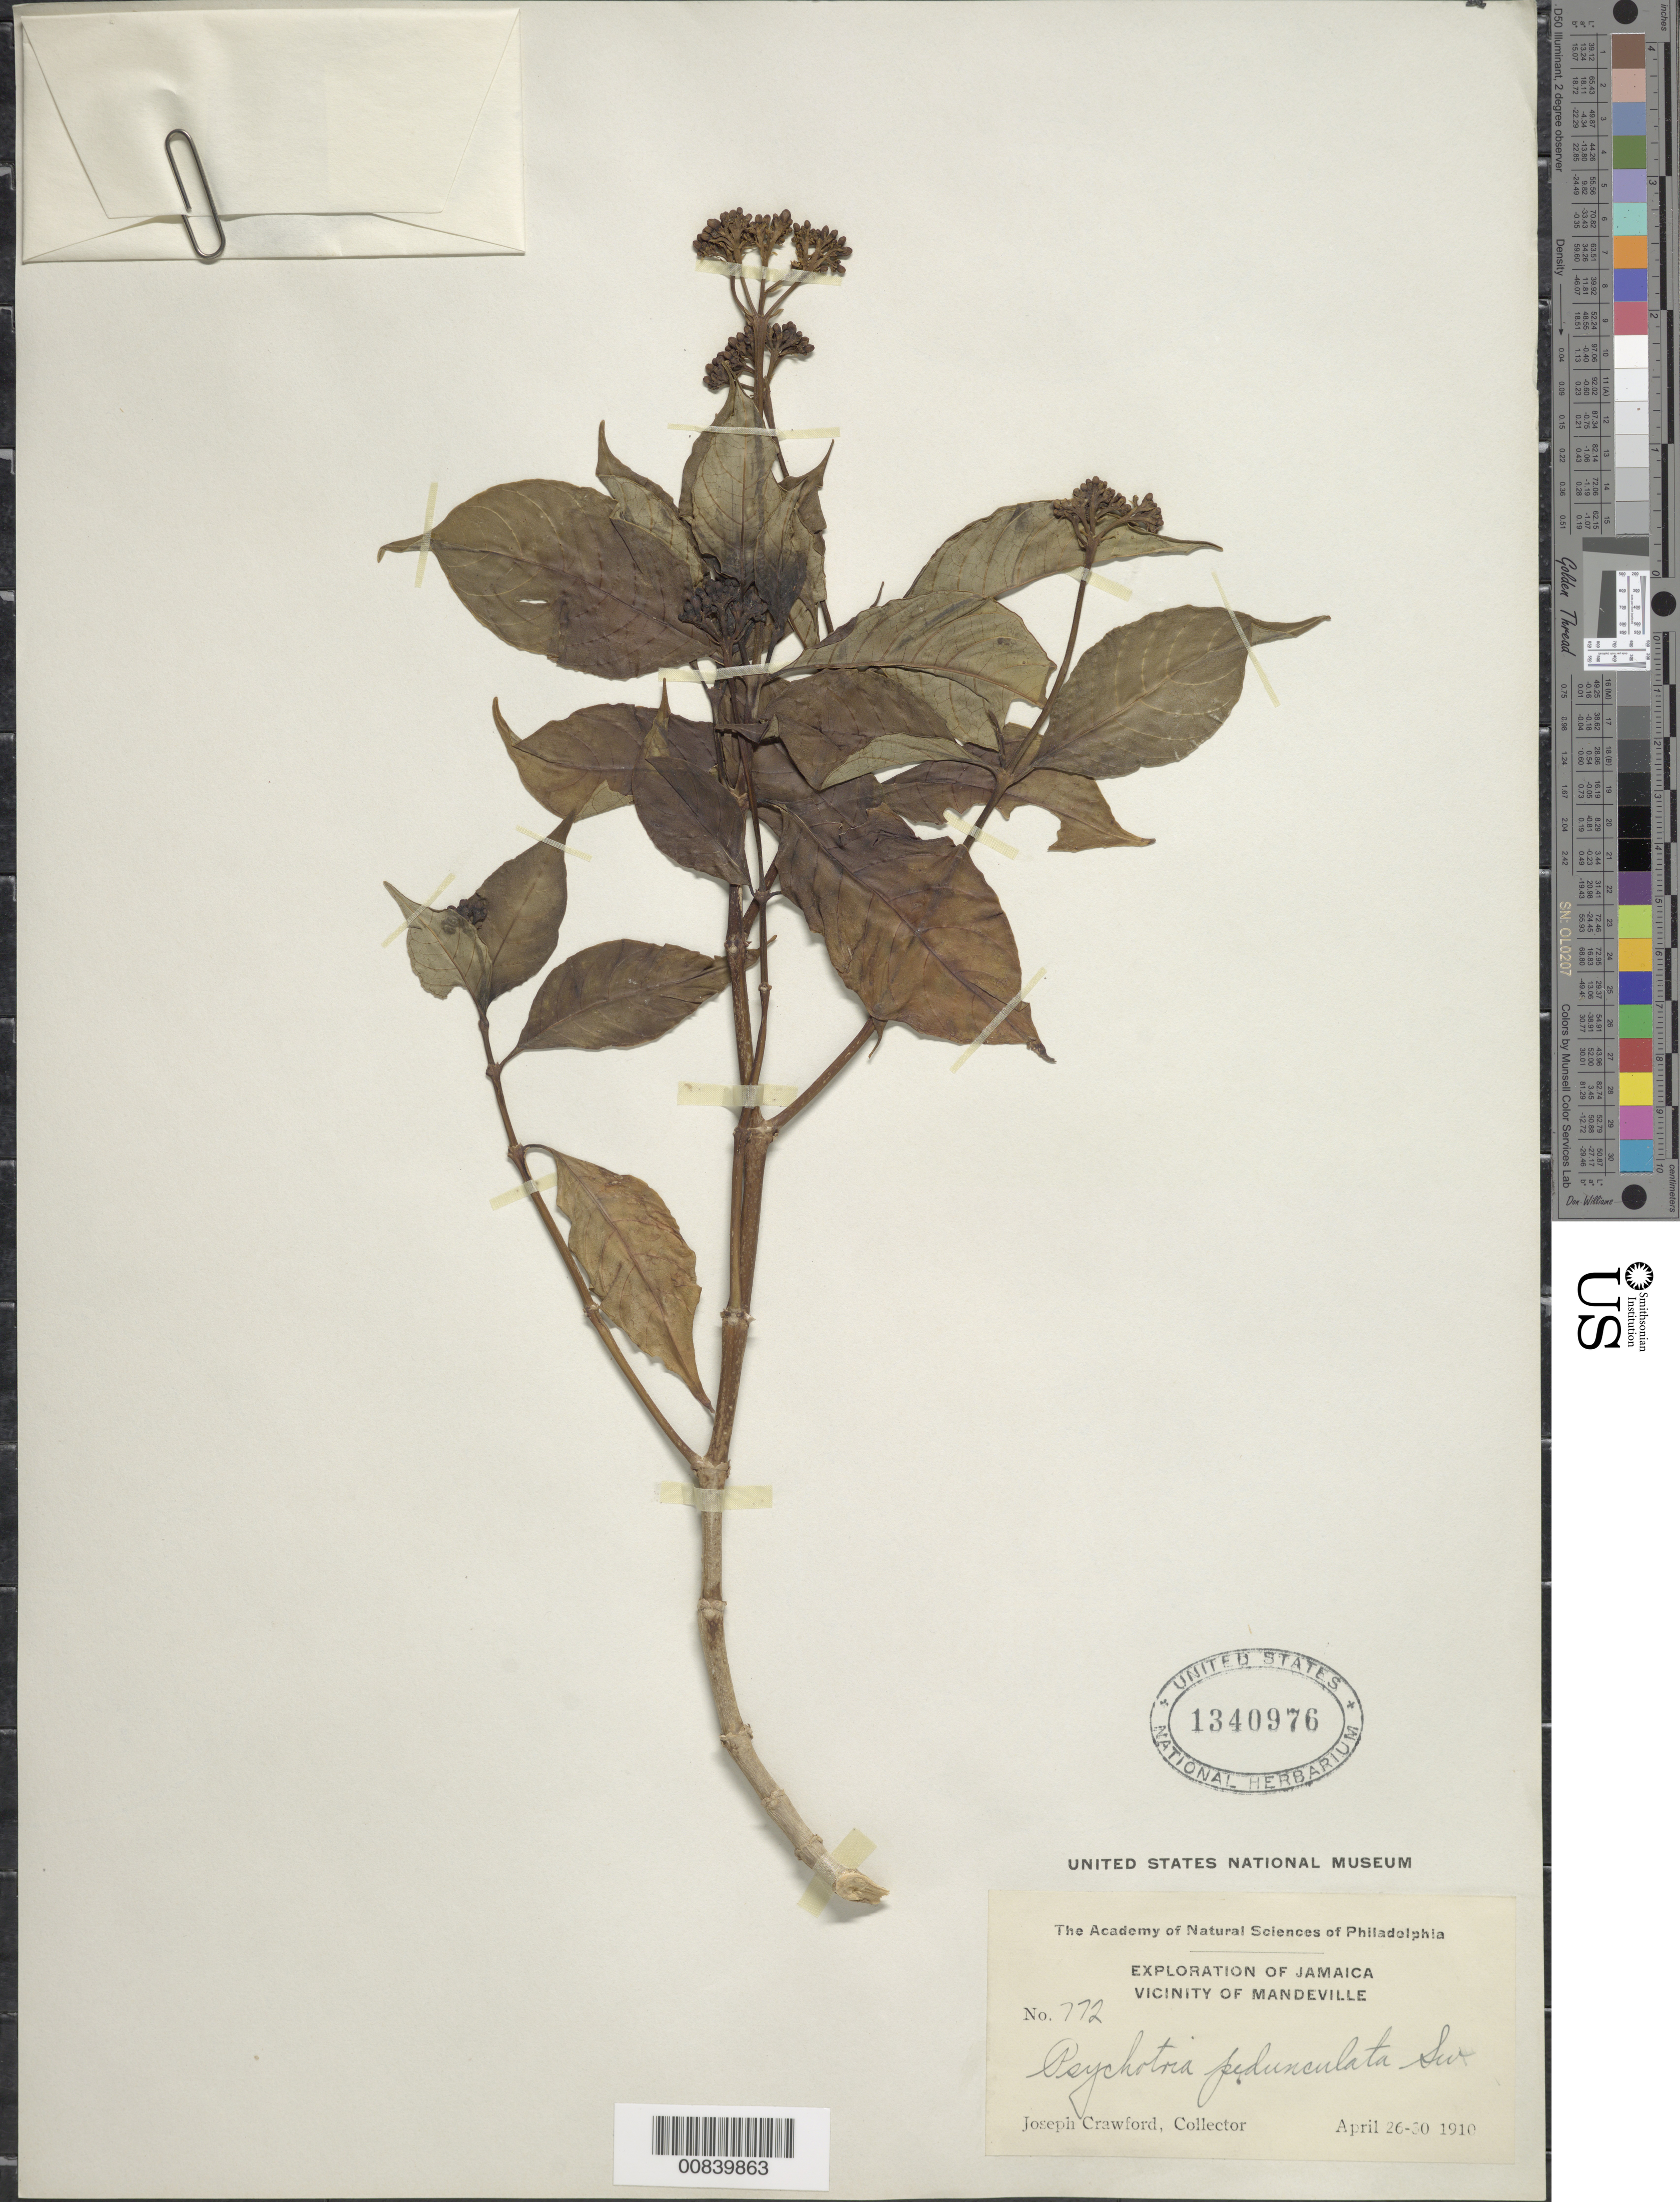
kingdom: Plantae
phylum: Tracheophyta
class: Magnoliopsida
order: Gentianales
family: Rubiaceae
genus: Psychotria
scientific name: Psychotria pendunculata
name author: Sw.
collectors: J. Crawford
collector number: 772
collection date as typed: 26 Apr 1910 to 30 Apr 1910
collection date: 1910-04-26/1910-04-30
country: Jamaica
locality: Vicinity of Mandeville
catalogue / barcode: US 1340976